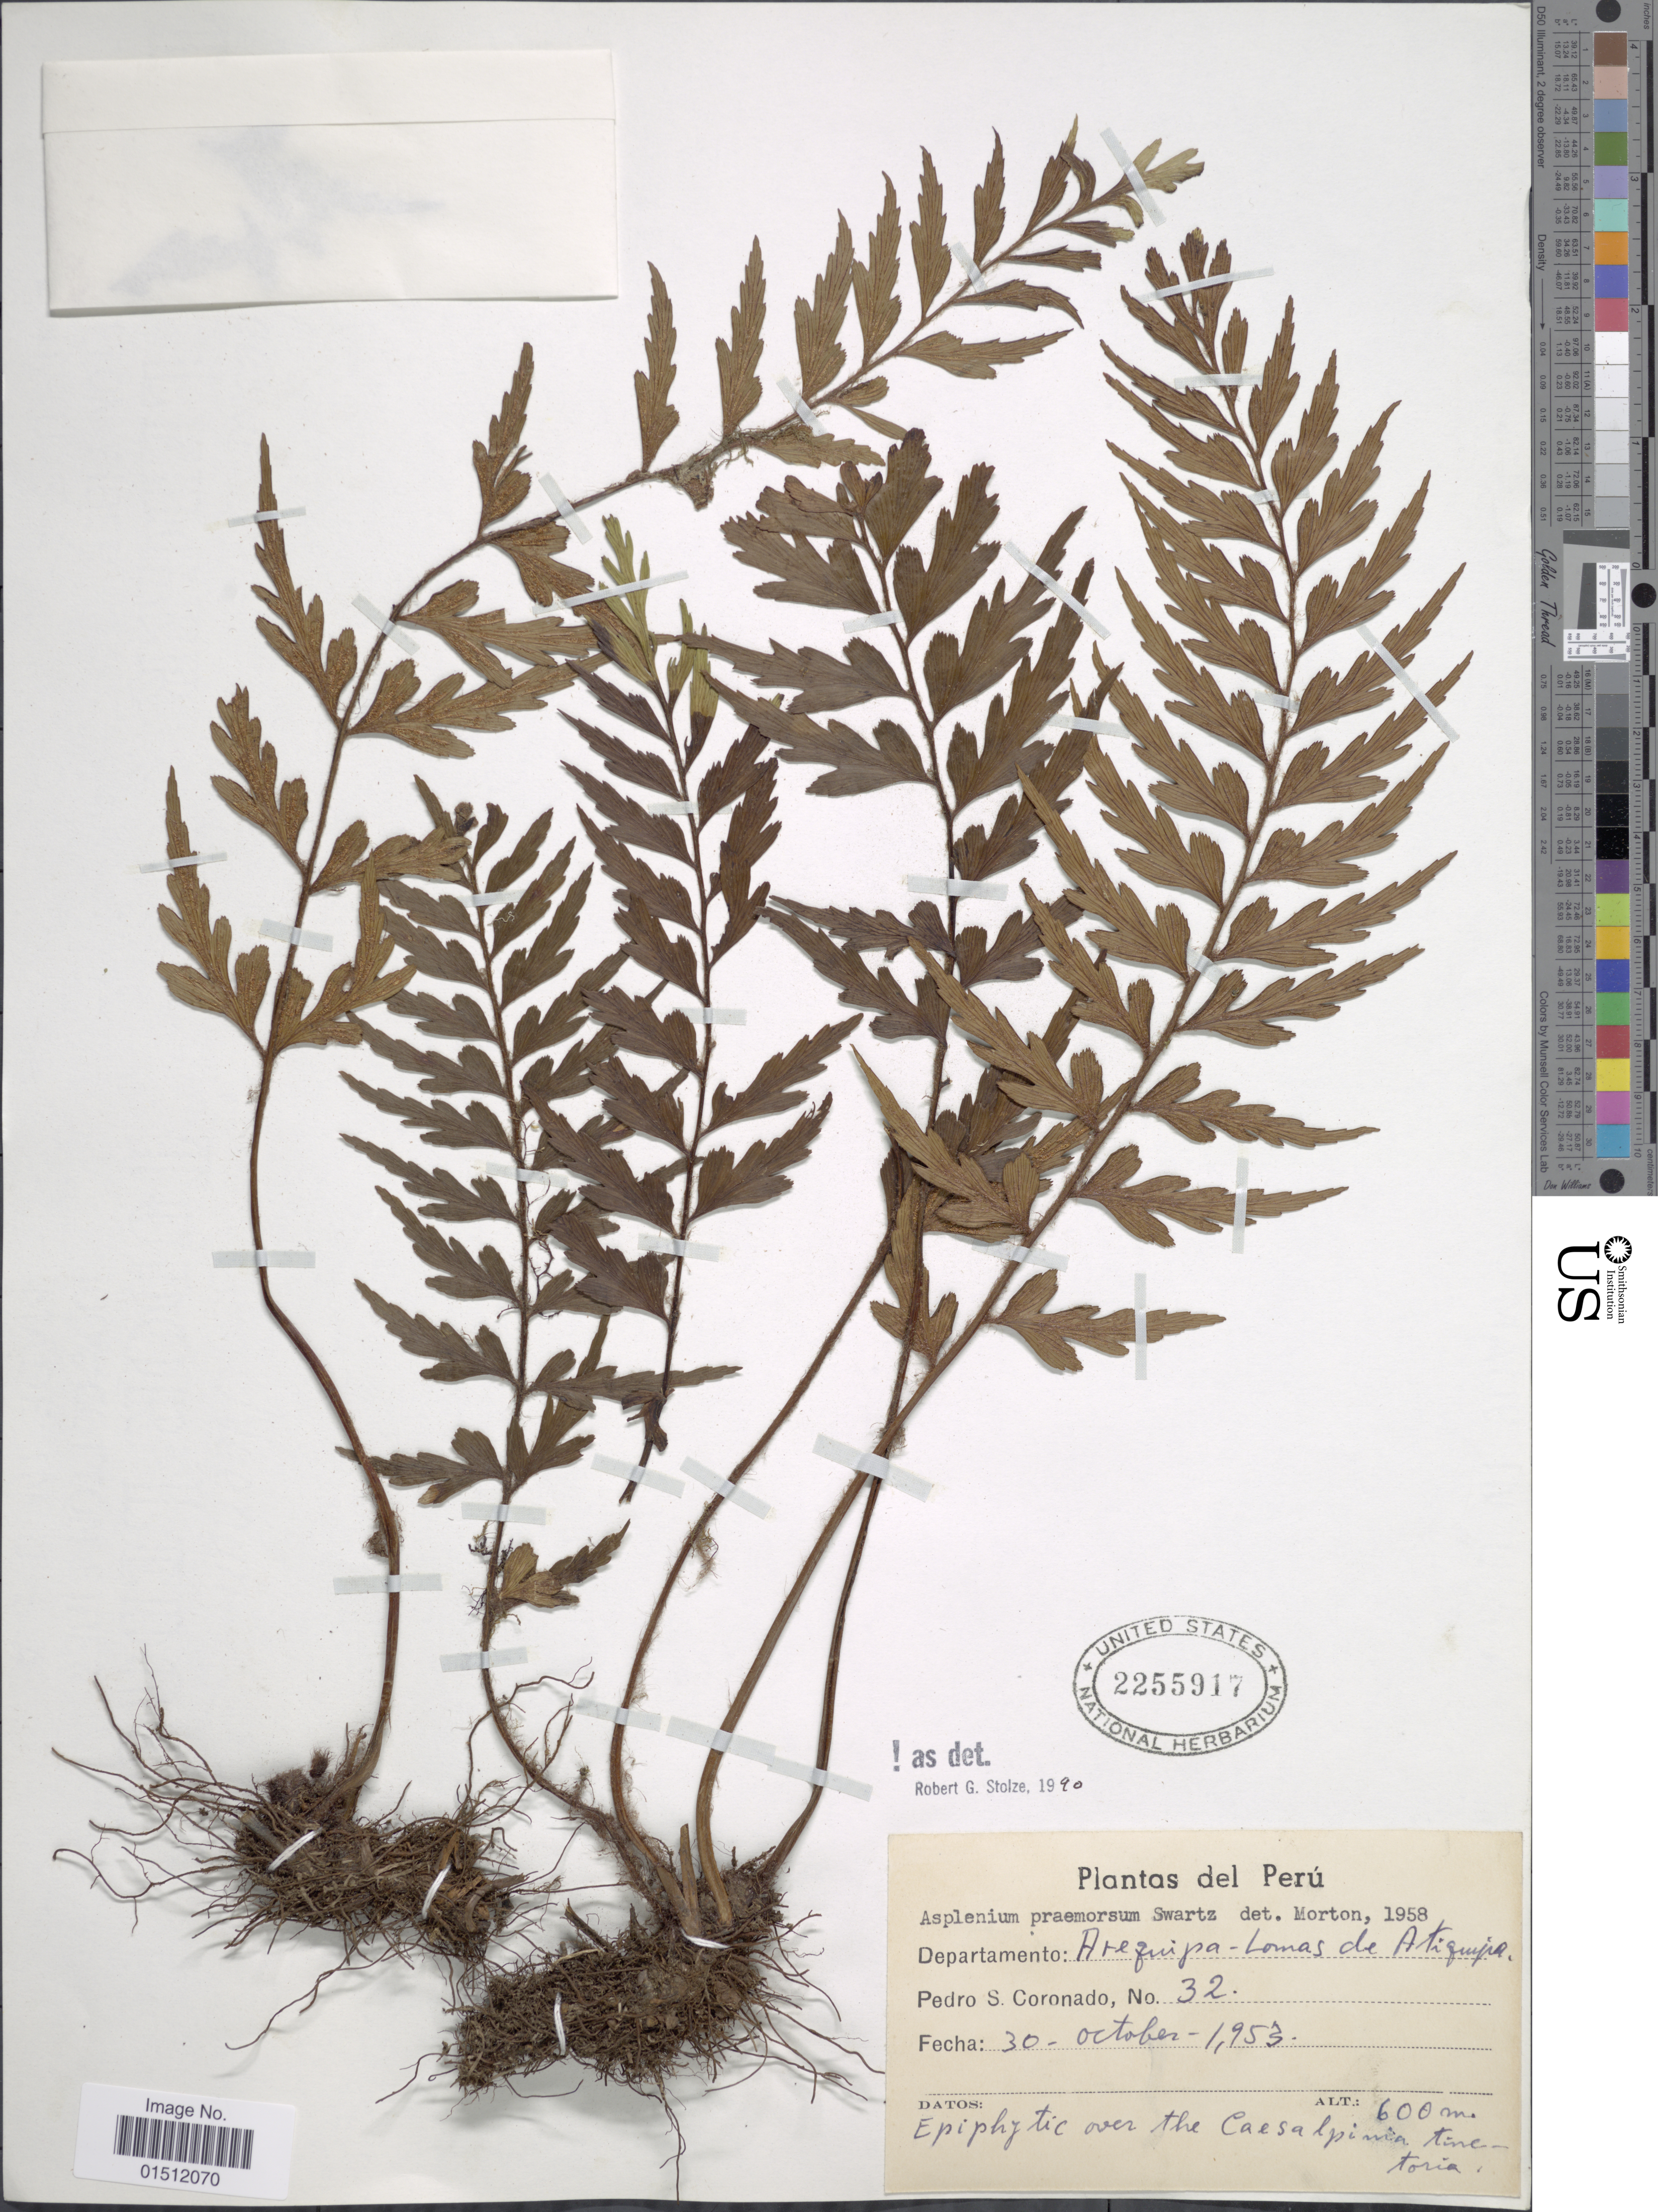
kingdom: Plantae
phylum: Tracheophyta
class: Polypodiopsida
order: Polypodiales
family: Aspleniaceae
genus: Asplenium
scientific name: Asplenium praemorsum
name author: Sw.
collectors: P. Coronado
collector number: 32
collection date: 1953-10-30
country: Peru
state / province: Arequipa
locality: Lomas de Atiquipa, Departamento Arequipa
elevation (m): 600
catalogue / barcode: US 2255917